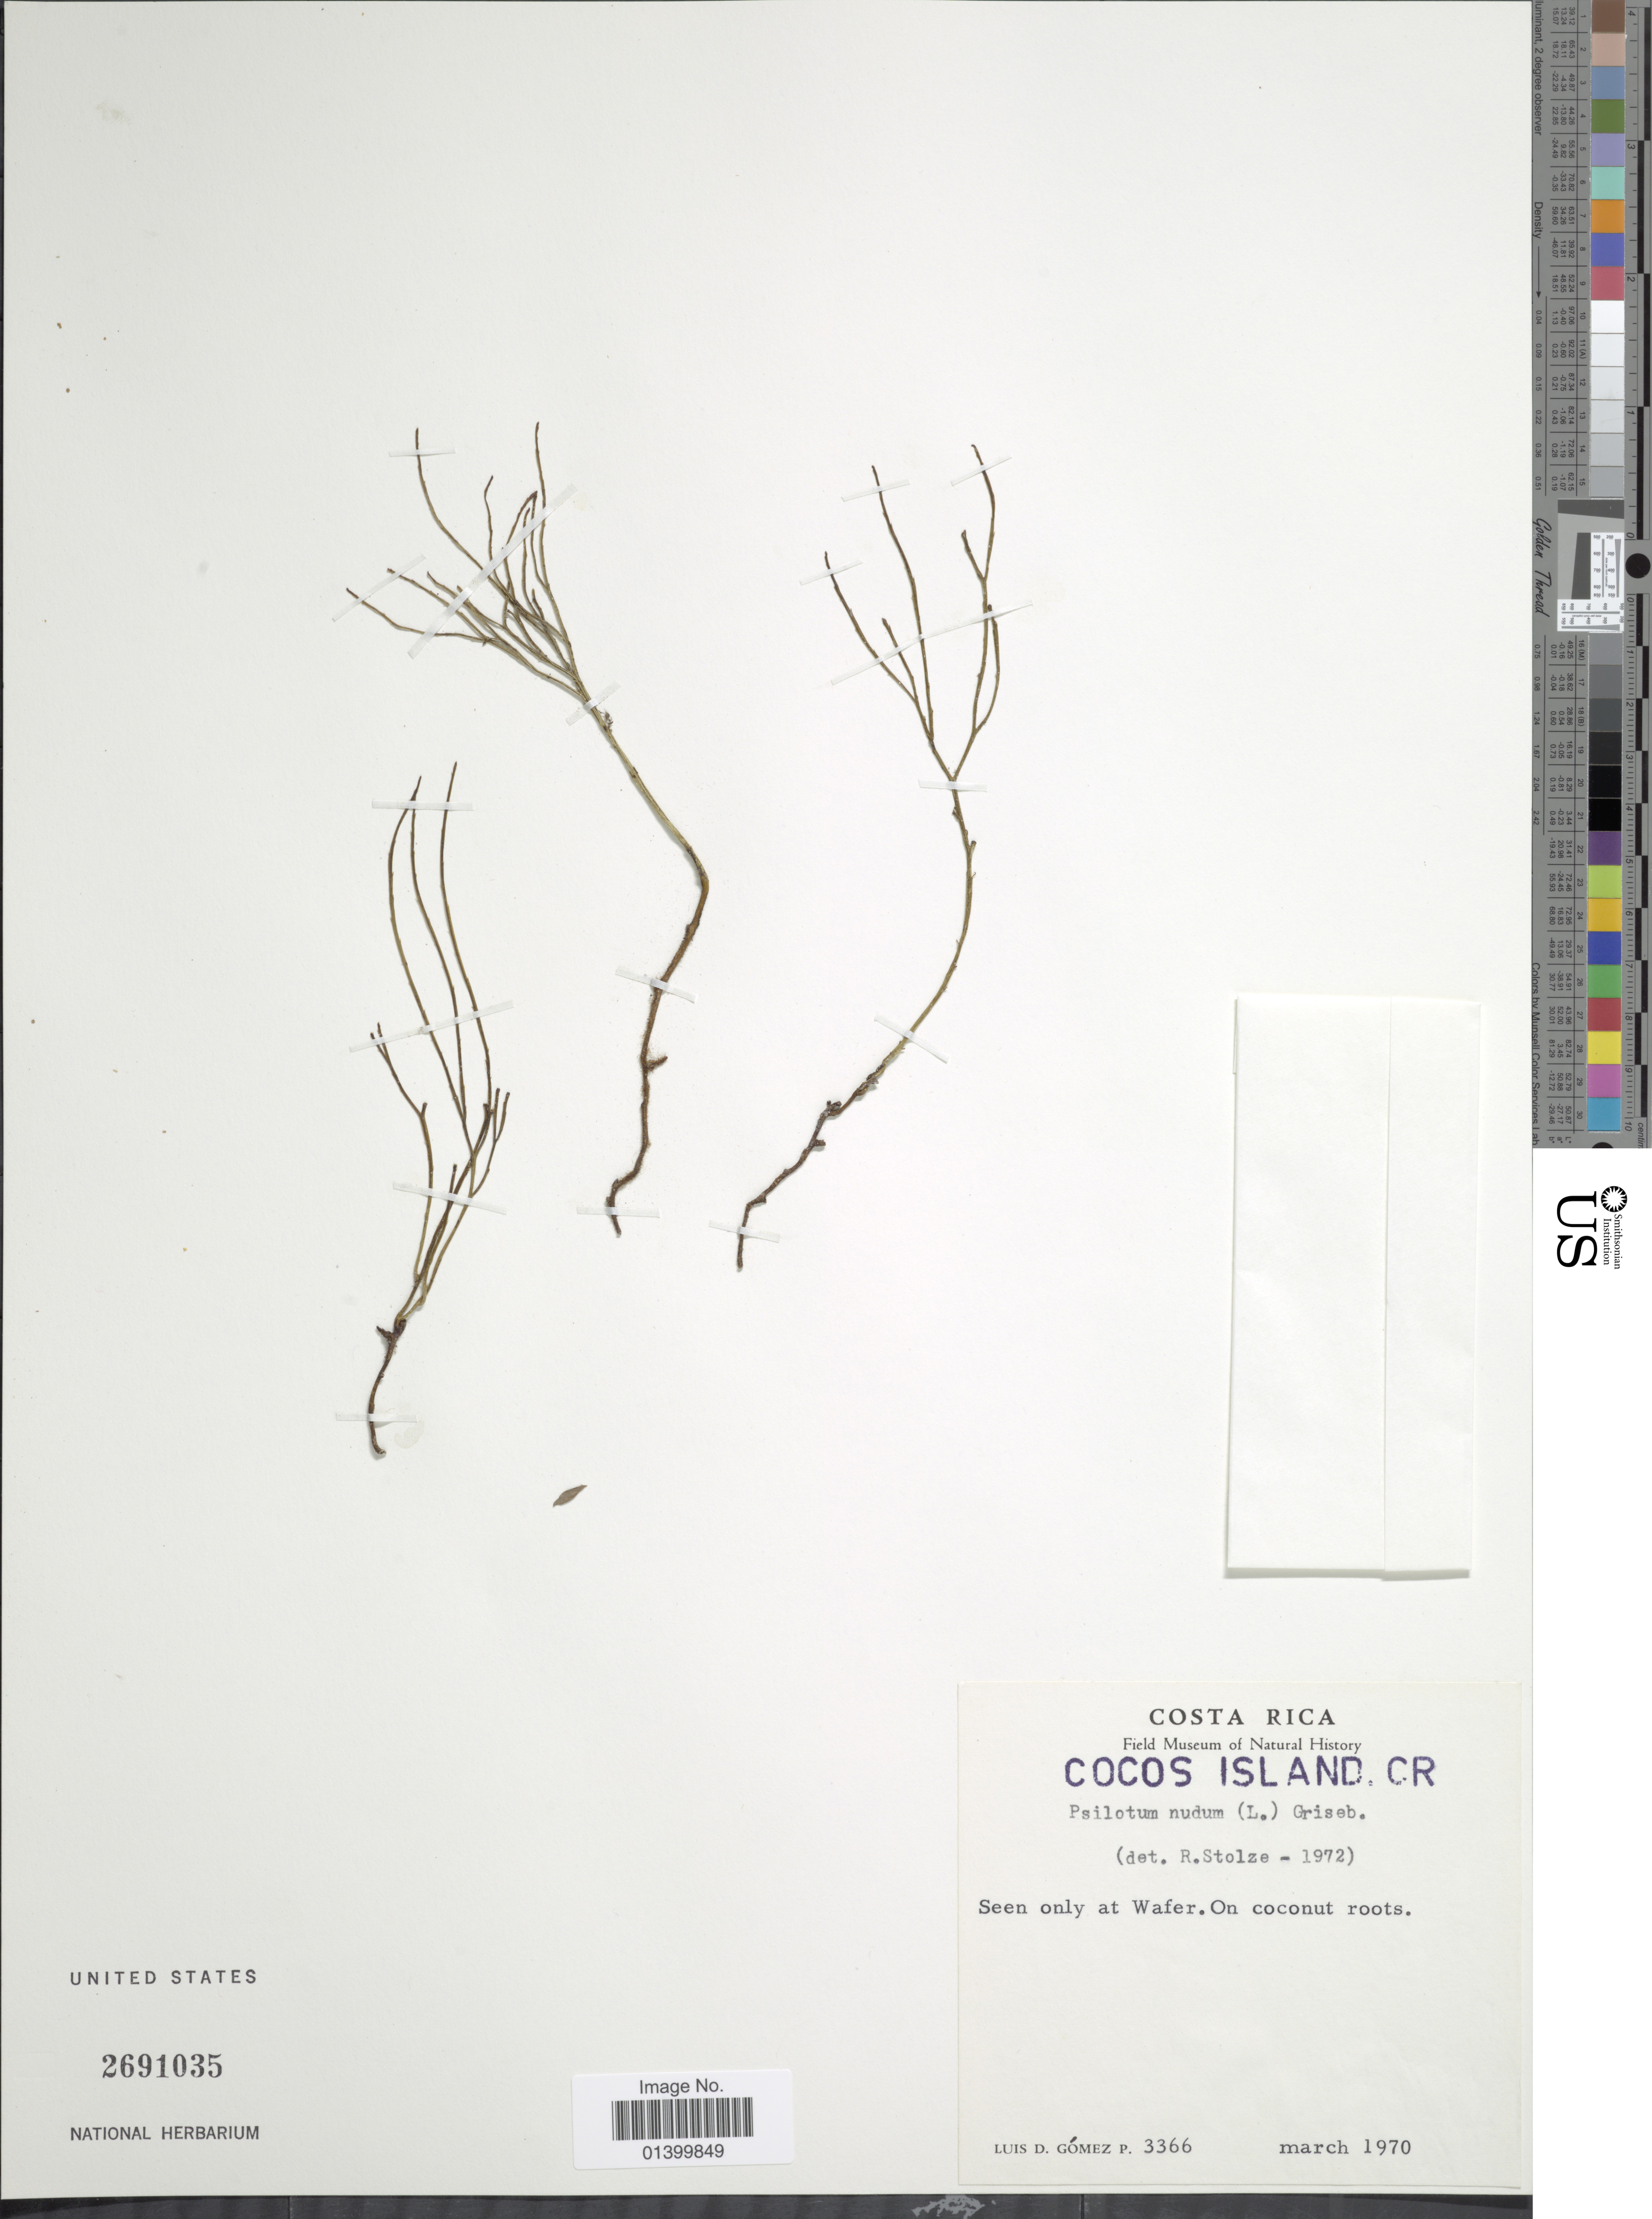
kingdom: Plantae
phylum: Tracheophyta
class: Polypodiopsida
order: Psilotales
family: Psilotaceae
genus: Psilotum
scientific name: Psilotum nudum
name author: (L.) P. Beauv.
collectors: L. D. Gómez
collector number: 3366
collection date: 1970-03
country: Costa Rica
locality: Cocos Island, Cr. Seen only at Wafer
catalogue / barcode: US 2691035